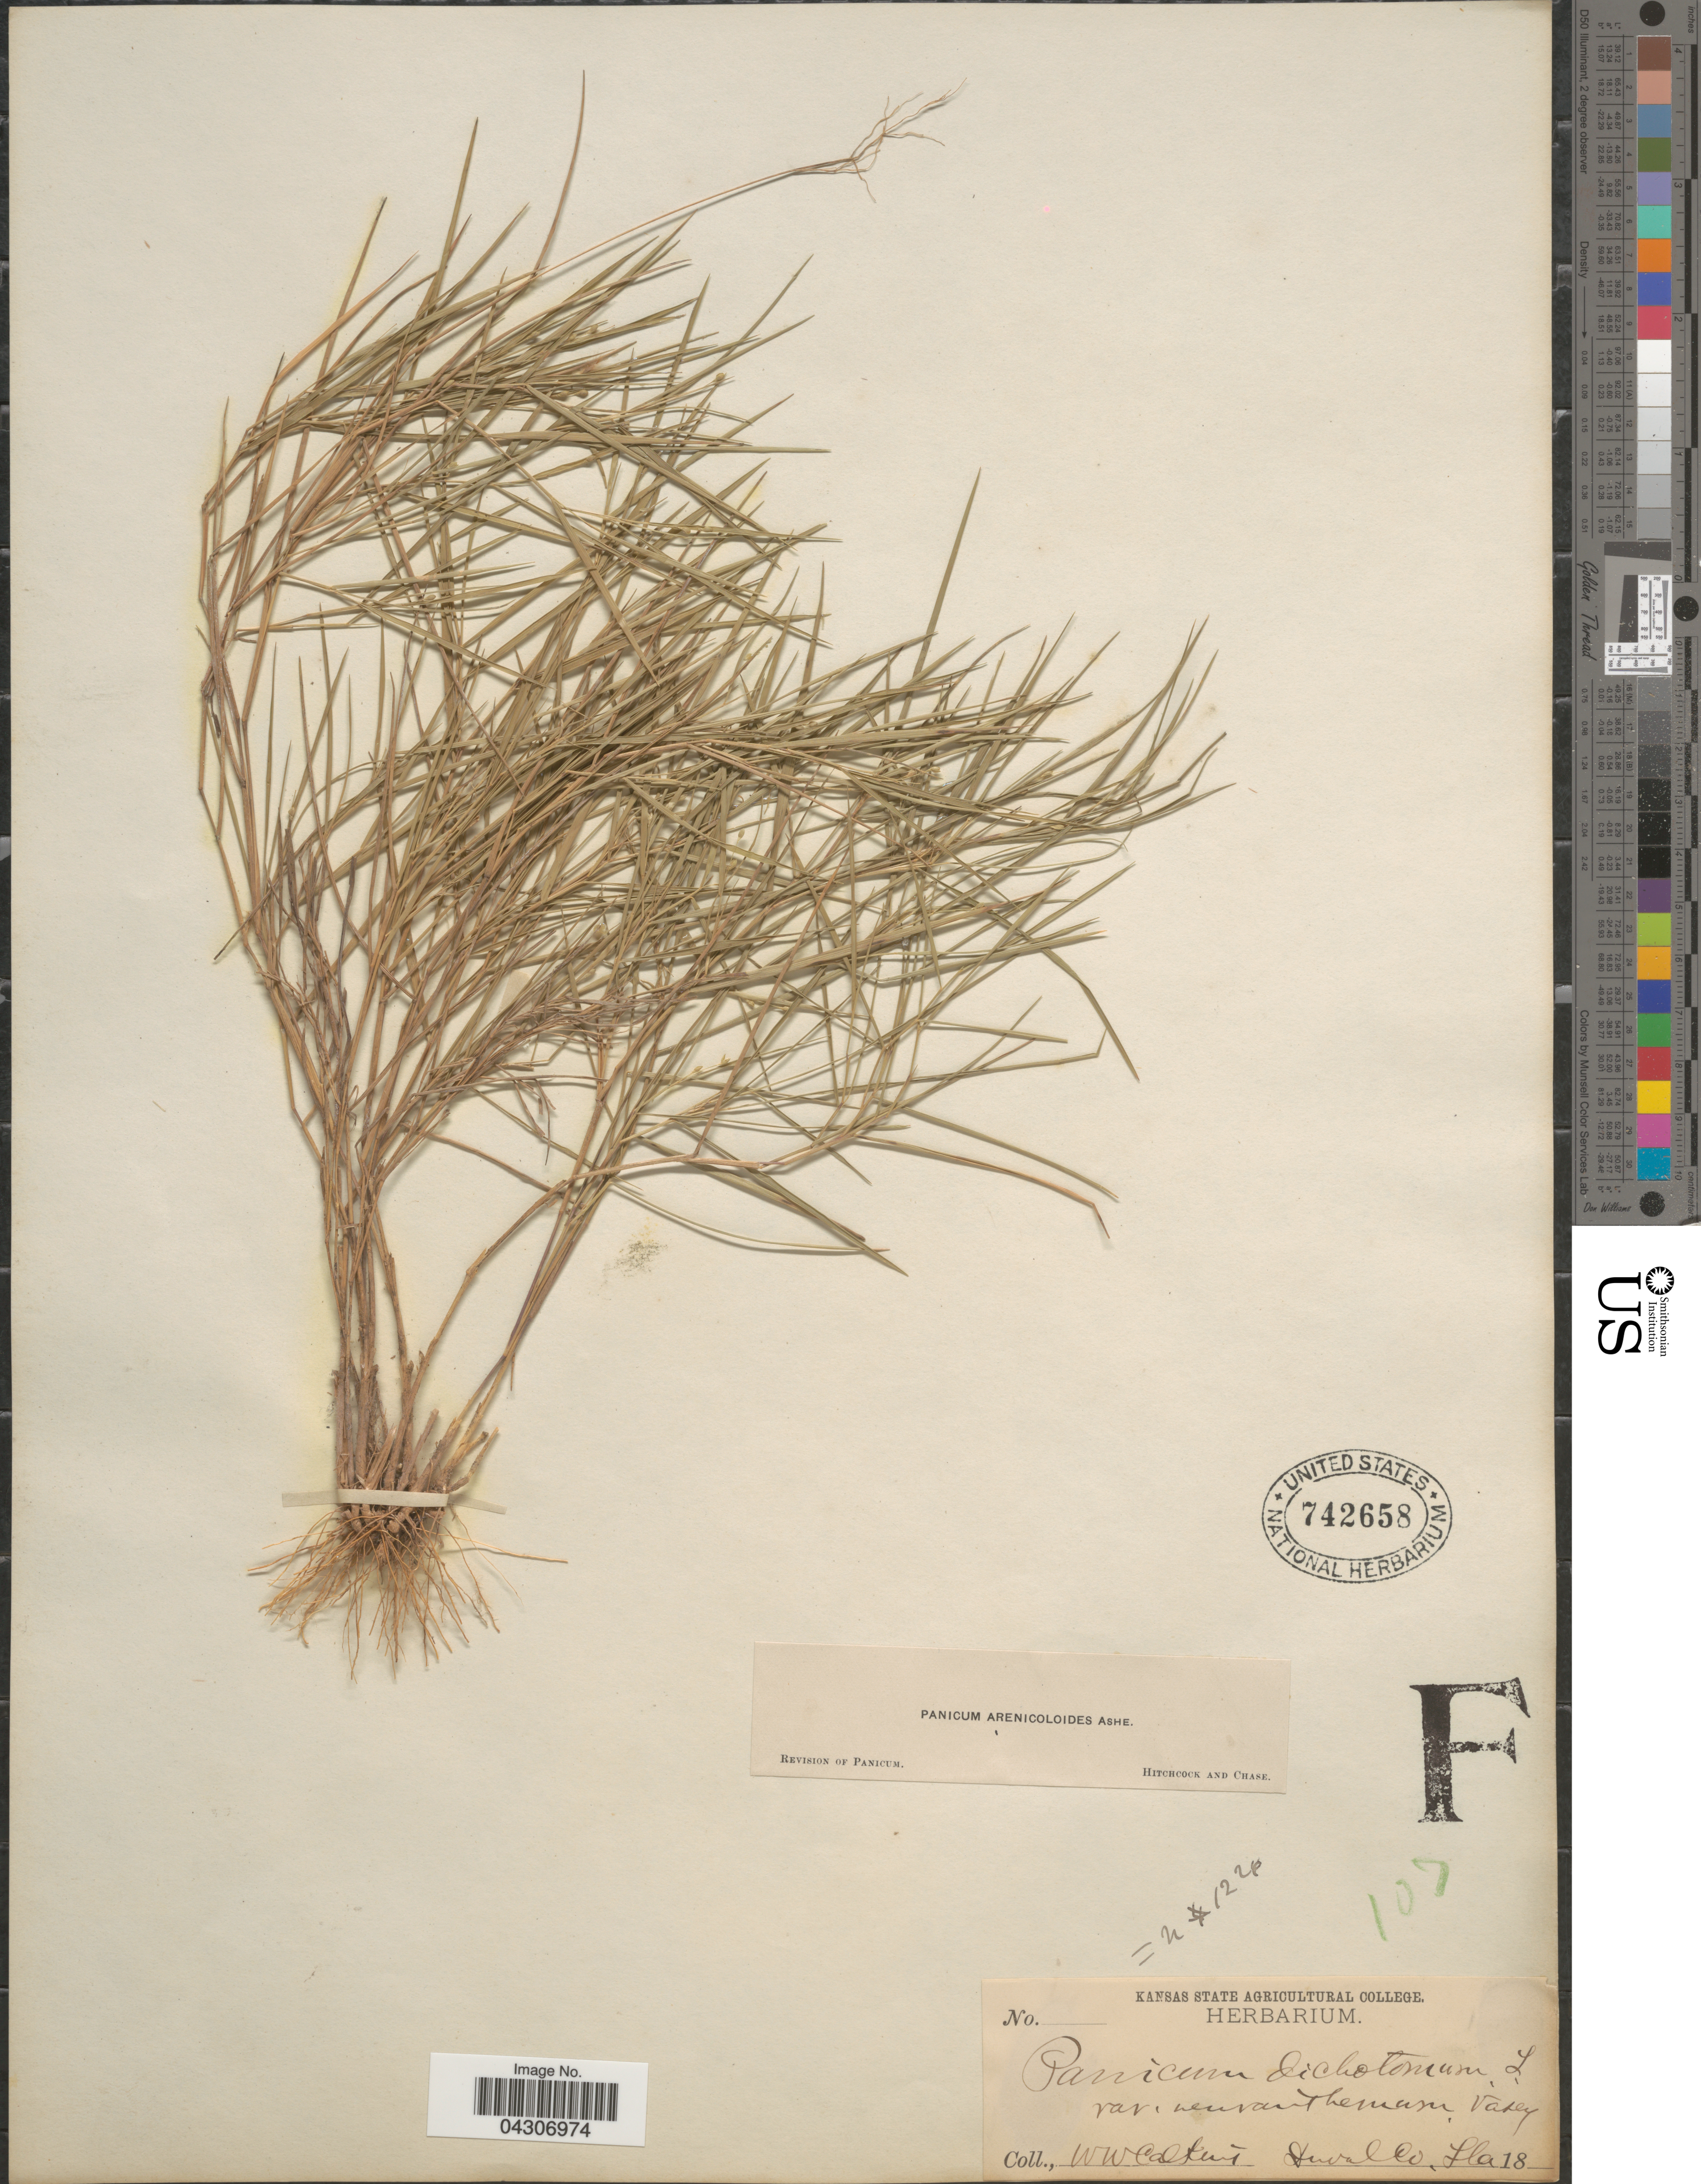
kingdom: Plantae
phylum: Tracheophyta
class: Liliopsida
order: Poales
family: Poaceae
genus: Dichanthelium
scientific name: Dichanthelium aciculare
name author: (Desv. ex Poir.) Gould & C.A. Clark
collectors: W. Calkins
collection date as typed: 18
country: United States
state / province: Florida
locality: Duval Co.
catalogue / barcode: US 742658